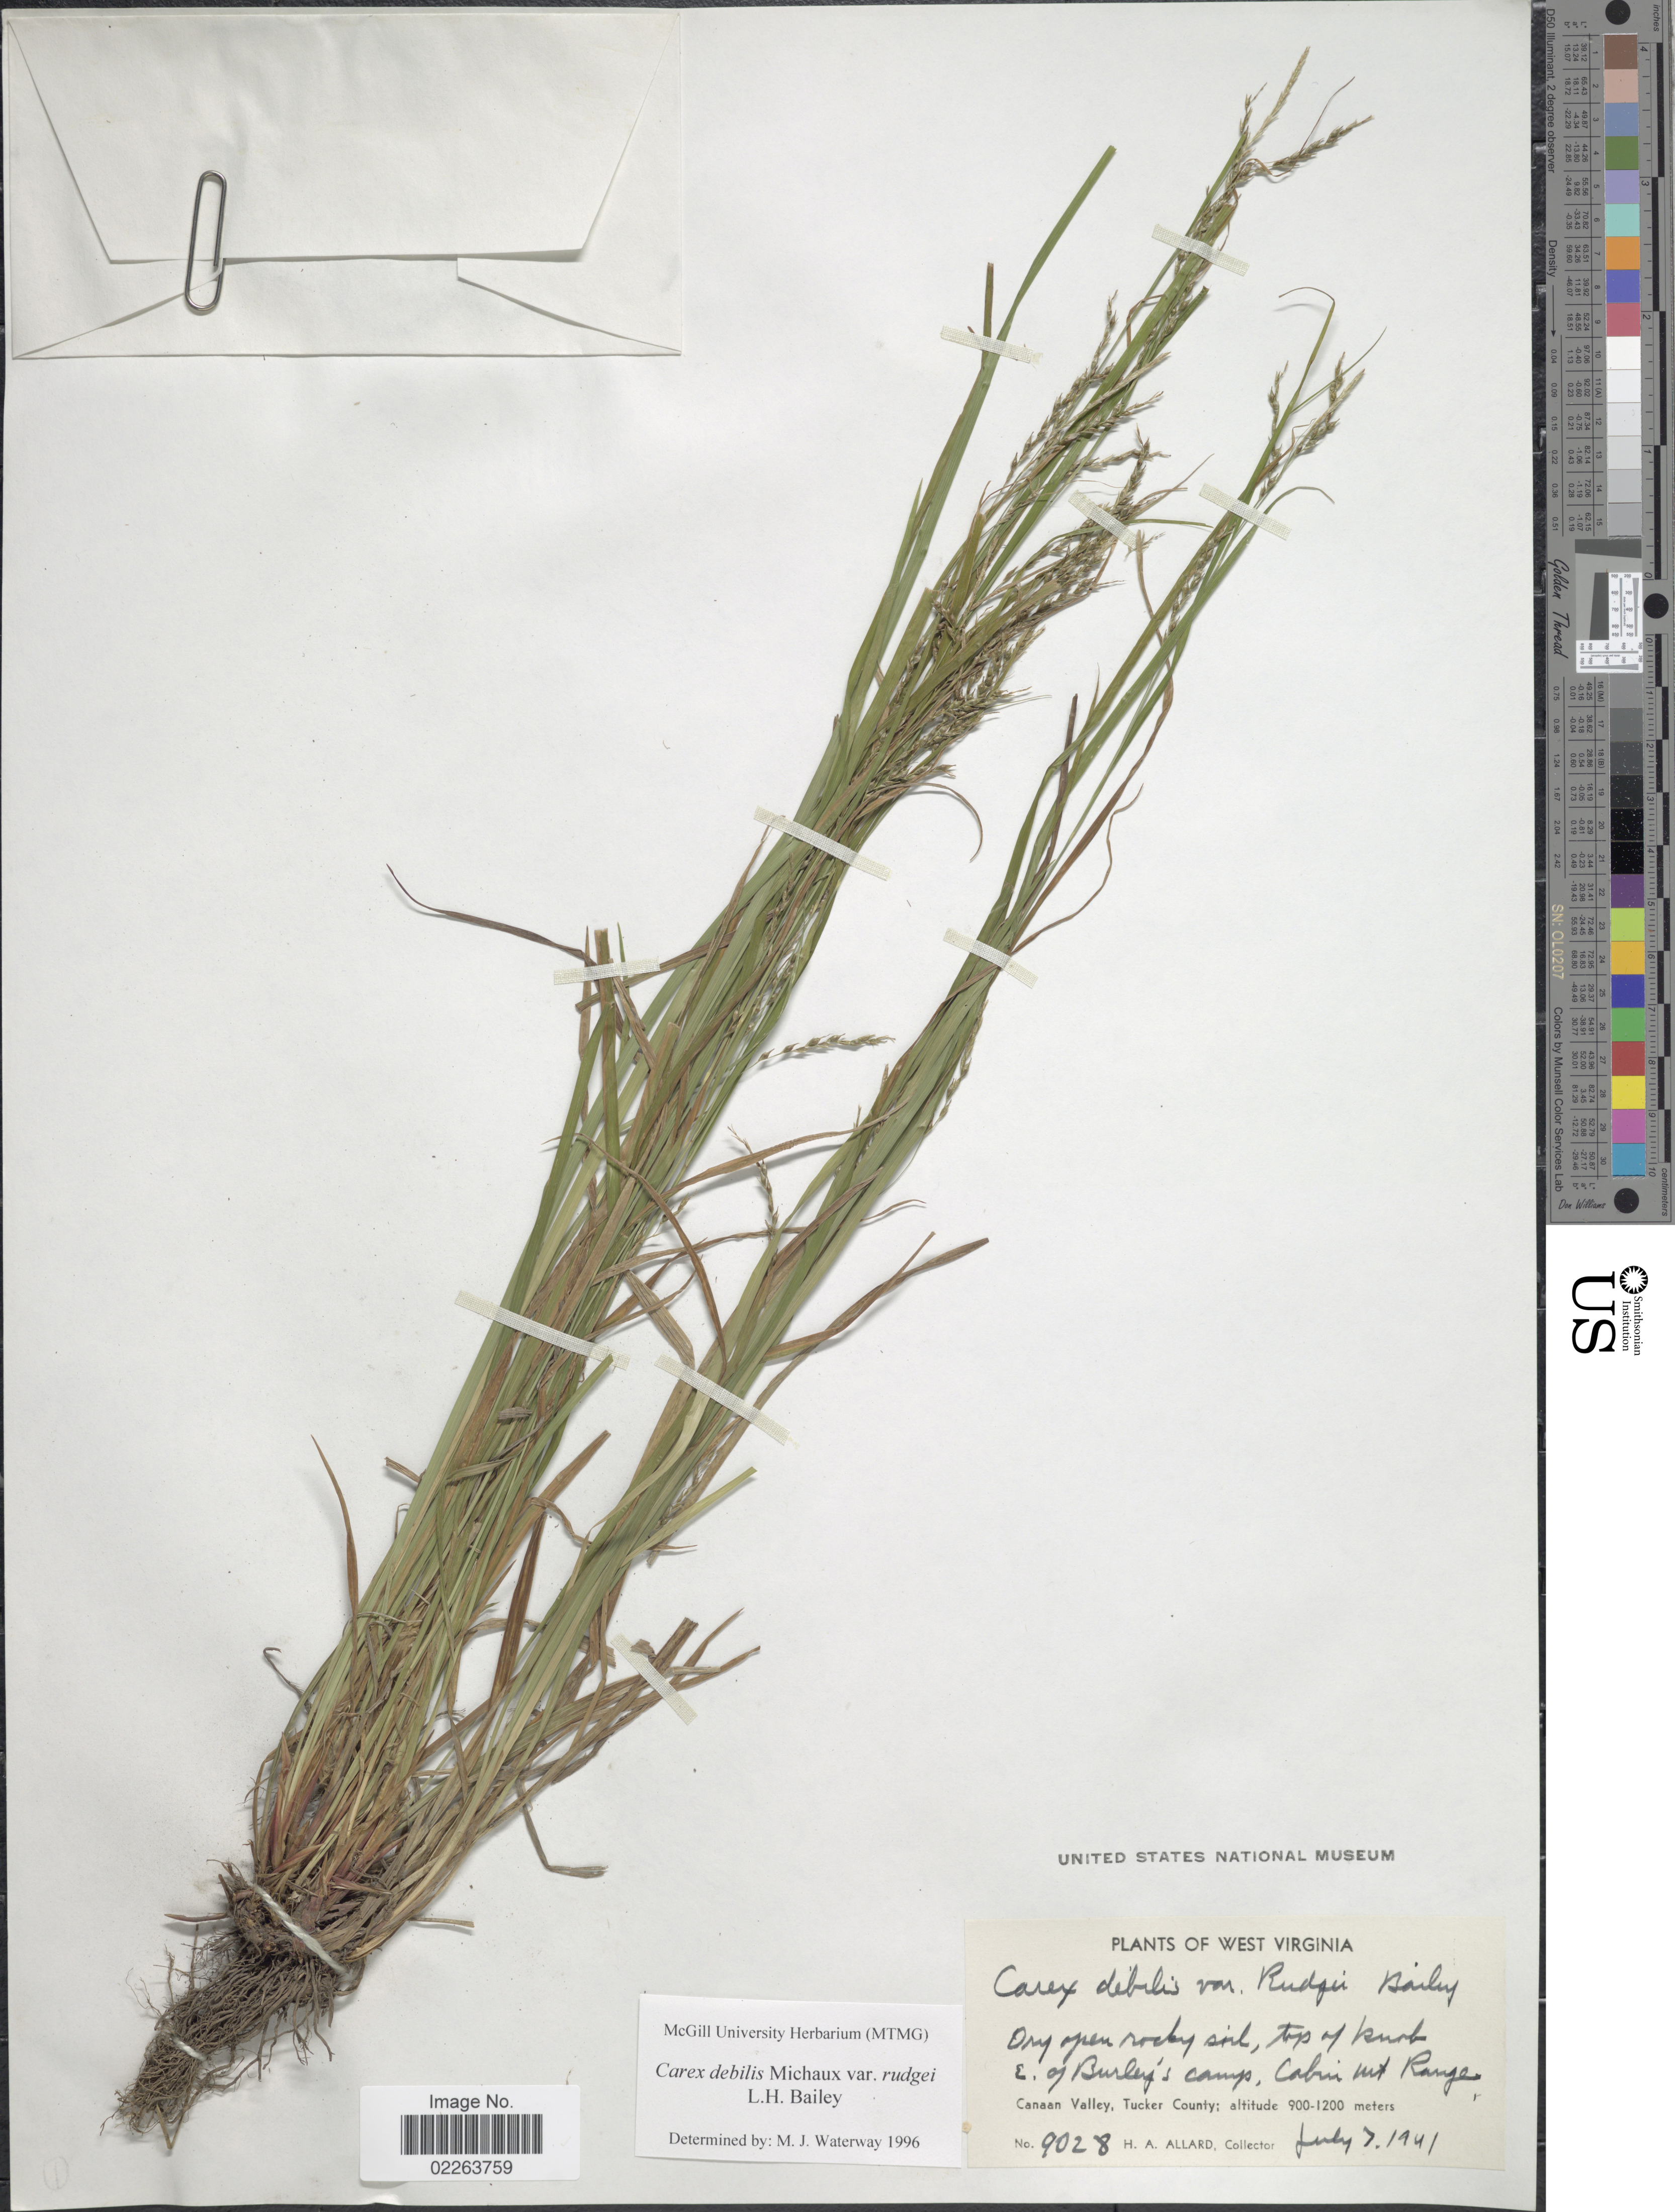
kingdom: Plantae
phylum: Tracheophyta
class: Liliopsida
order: Poales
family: Cyperaceae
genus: Carex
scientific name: Carex flexuosa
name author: Muhl. ex Willd.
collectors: H. A. Allard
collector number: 9028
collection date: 1941-07-07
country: United States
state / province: West Virginia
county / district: Tucker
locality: Top of knob, E. of Burley's camp, Cabin Mt Range. Canaan Valley, Tucker County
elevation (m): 900